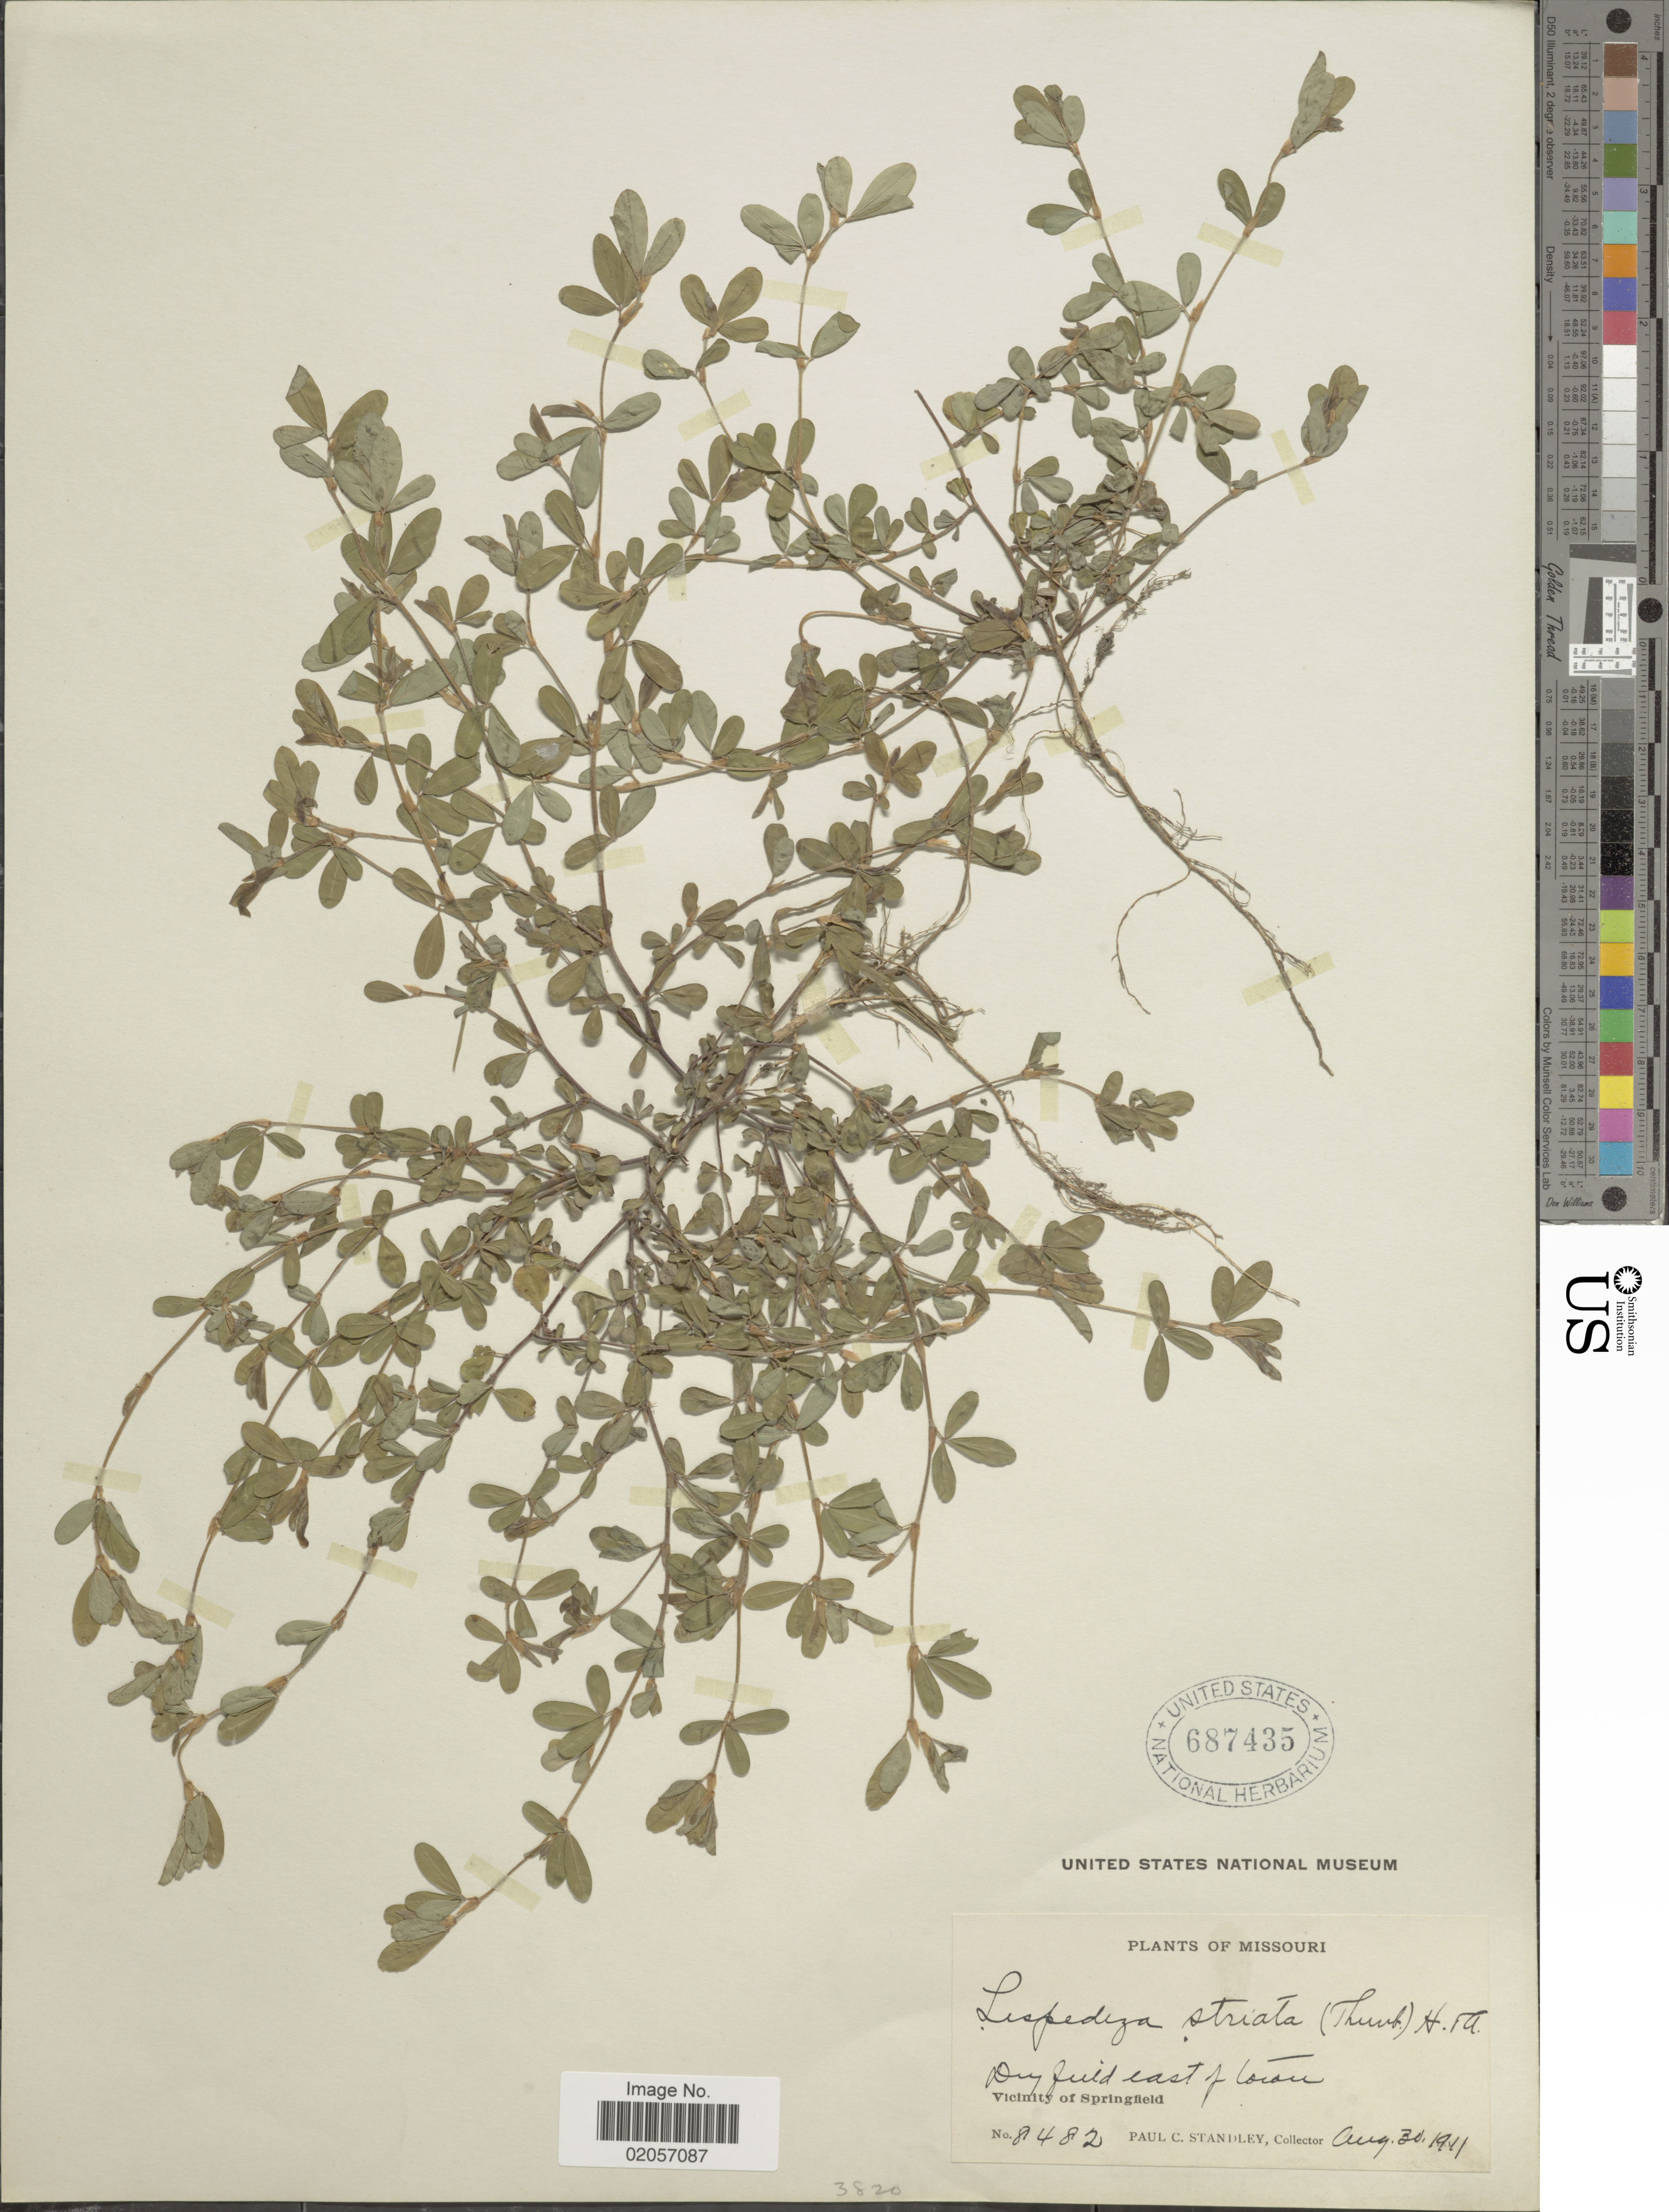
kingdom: Plantae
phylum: Tracheophyta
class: Magnoliopsida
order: Fabales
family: Fabaceae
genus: Kummerowia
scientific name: Kummerowia striata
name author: (Thunb.) Schindl.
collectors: P. C. Standley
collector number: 8482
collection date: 1911-08-30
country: United States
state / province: Missouri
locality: Dry fields east of Town. Vicinity of Springfield.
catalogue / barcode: US 687435